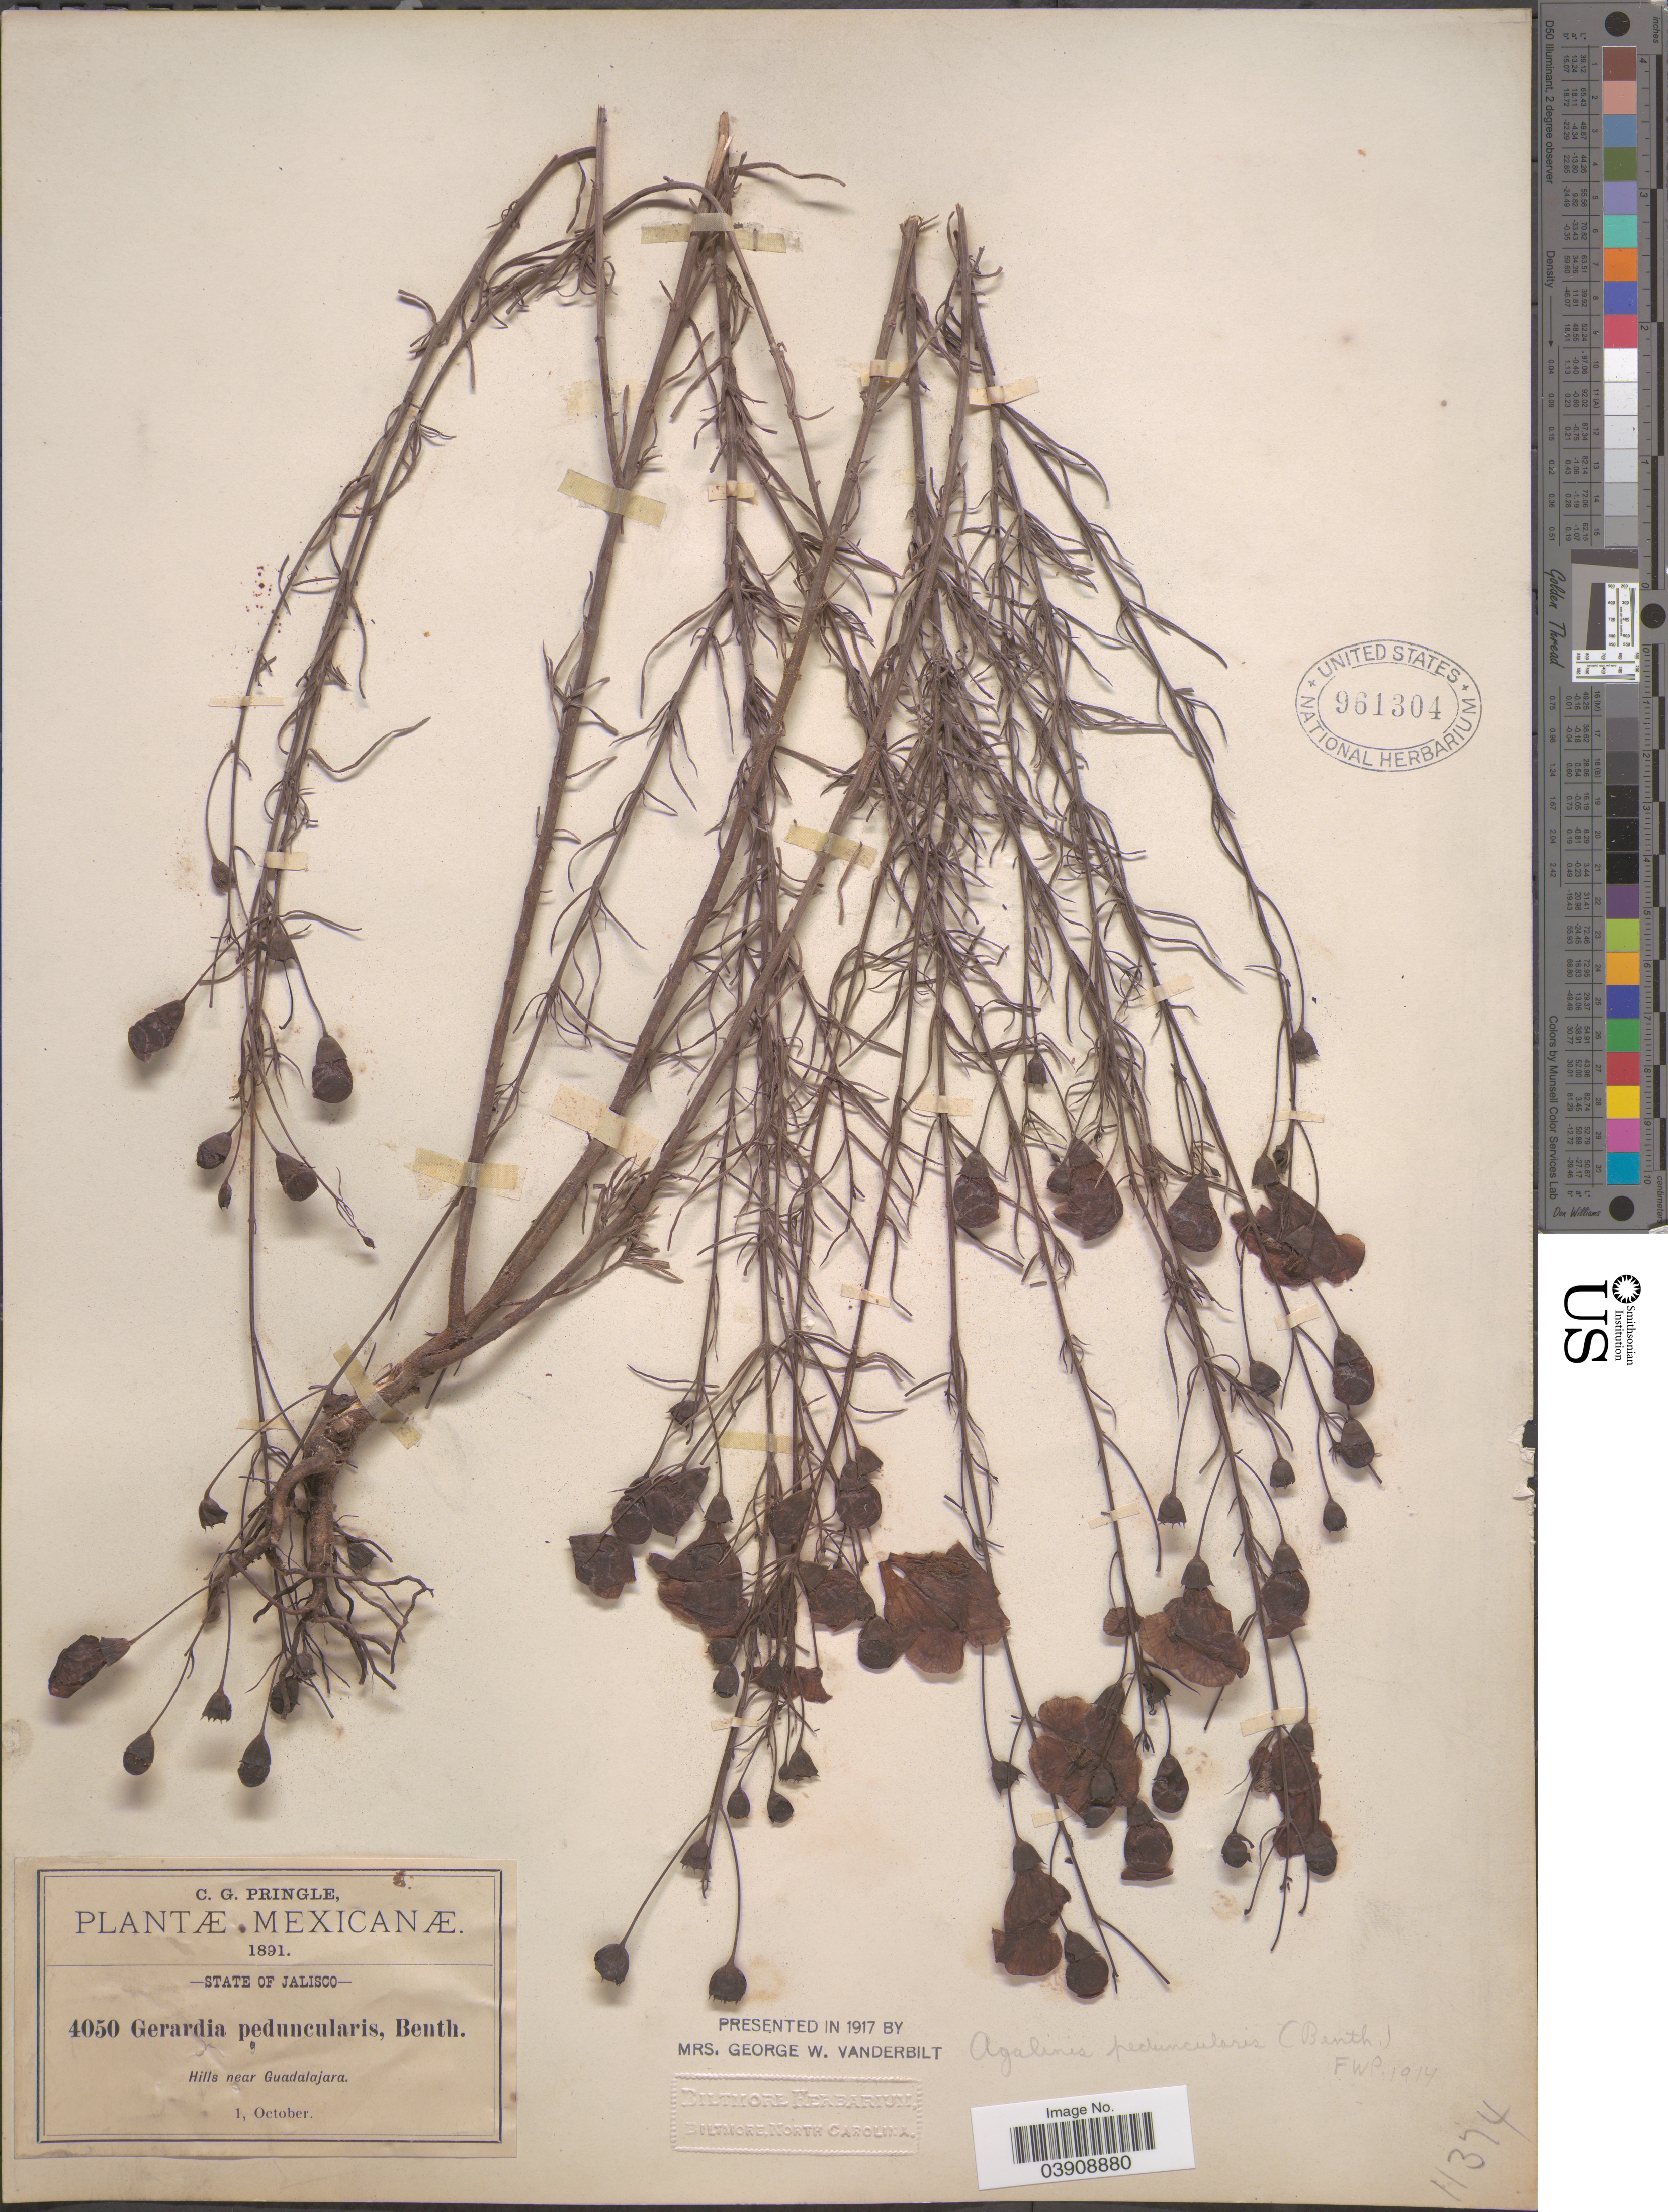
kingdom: Plantae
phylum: Tracheophyta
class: Magnoliopsida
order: Lamiales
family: Orobanchaceae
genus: Agalinis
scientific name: Agalinis peduncularis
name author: (Benth.) Pennell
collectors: C. G. Pringle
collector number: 4050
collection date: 1891-10-01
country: Mexico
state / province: Jalisco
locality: Hills near Guadalajara.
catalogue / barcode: US 961304